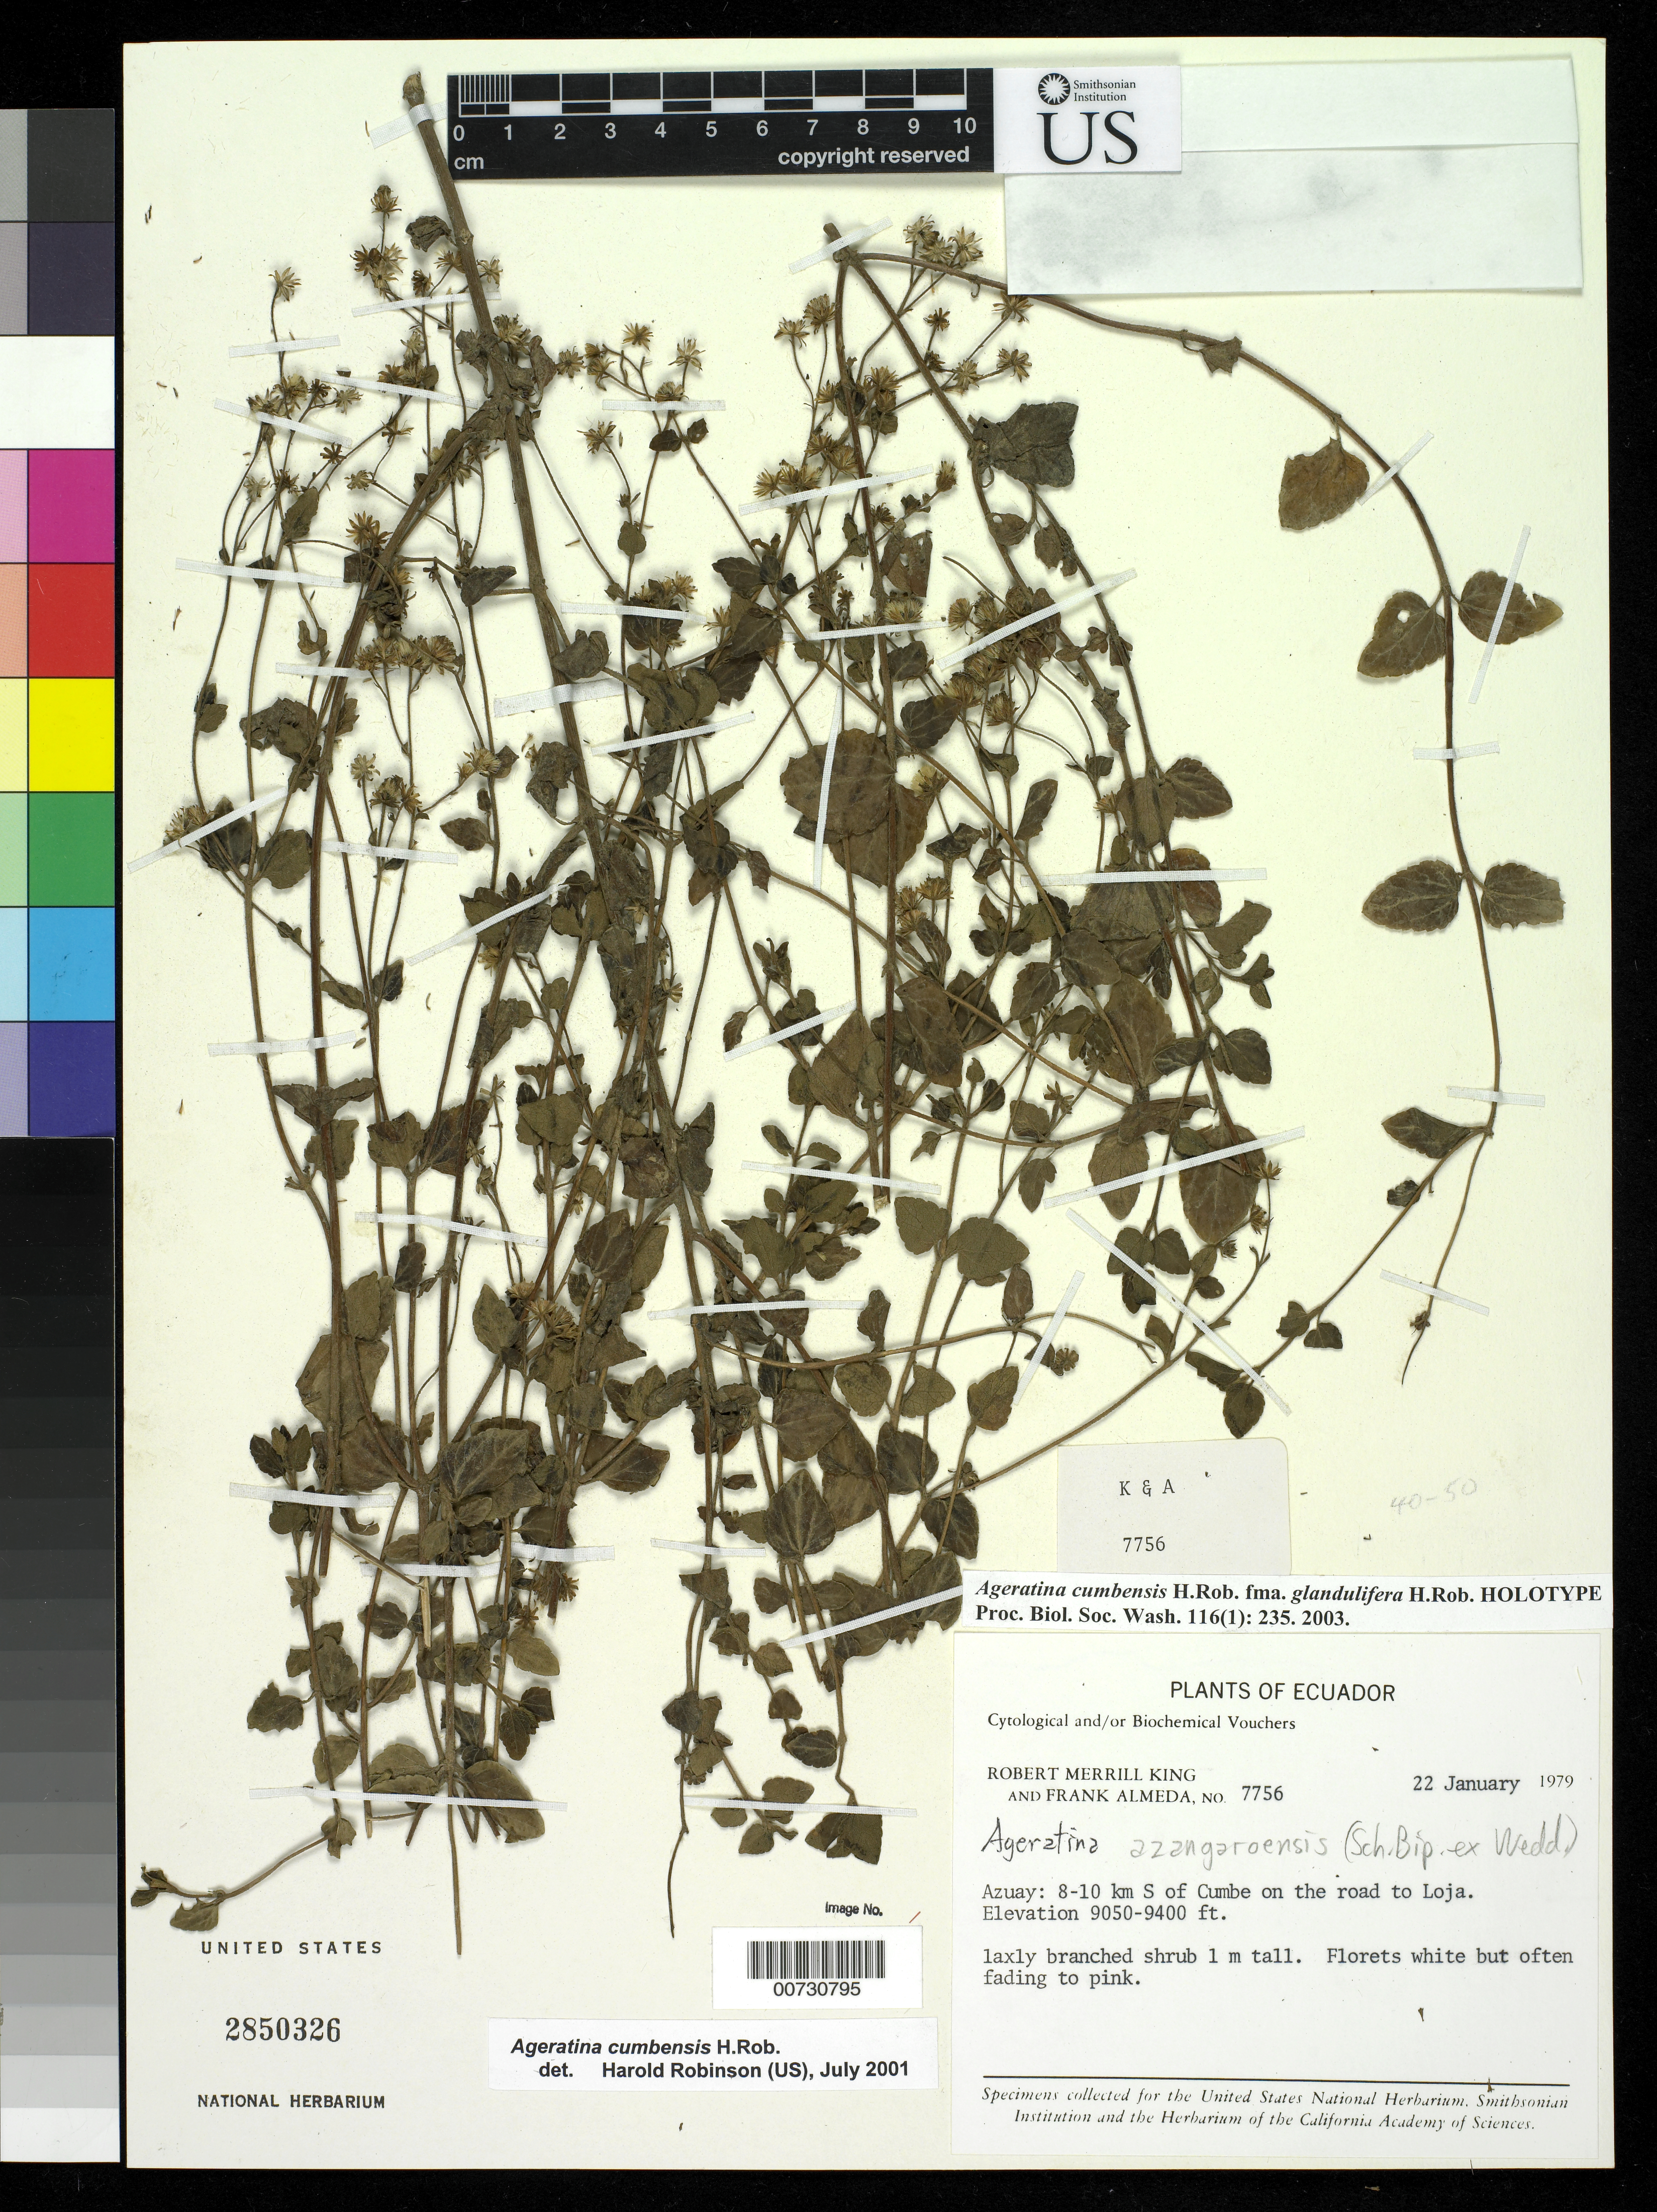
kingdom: Plantae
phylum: Tracheophyta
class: Magnoliopsida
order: Asterales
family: Asteraceae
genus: Ageratina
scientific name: Ageratina cumbensis f. glandulifera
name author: H. Rob.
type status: Holotype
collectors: R. M. King & F. Almeda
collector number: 7756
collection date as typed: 22 Jan 1979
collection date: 1979-01-22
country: Ecuador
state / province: Azuay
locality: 8-10 km S of Cumbe on the road to Loja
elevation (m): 2758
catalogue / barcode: US 2850326